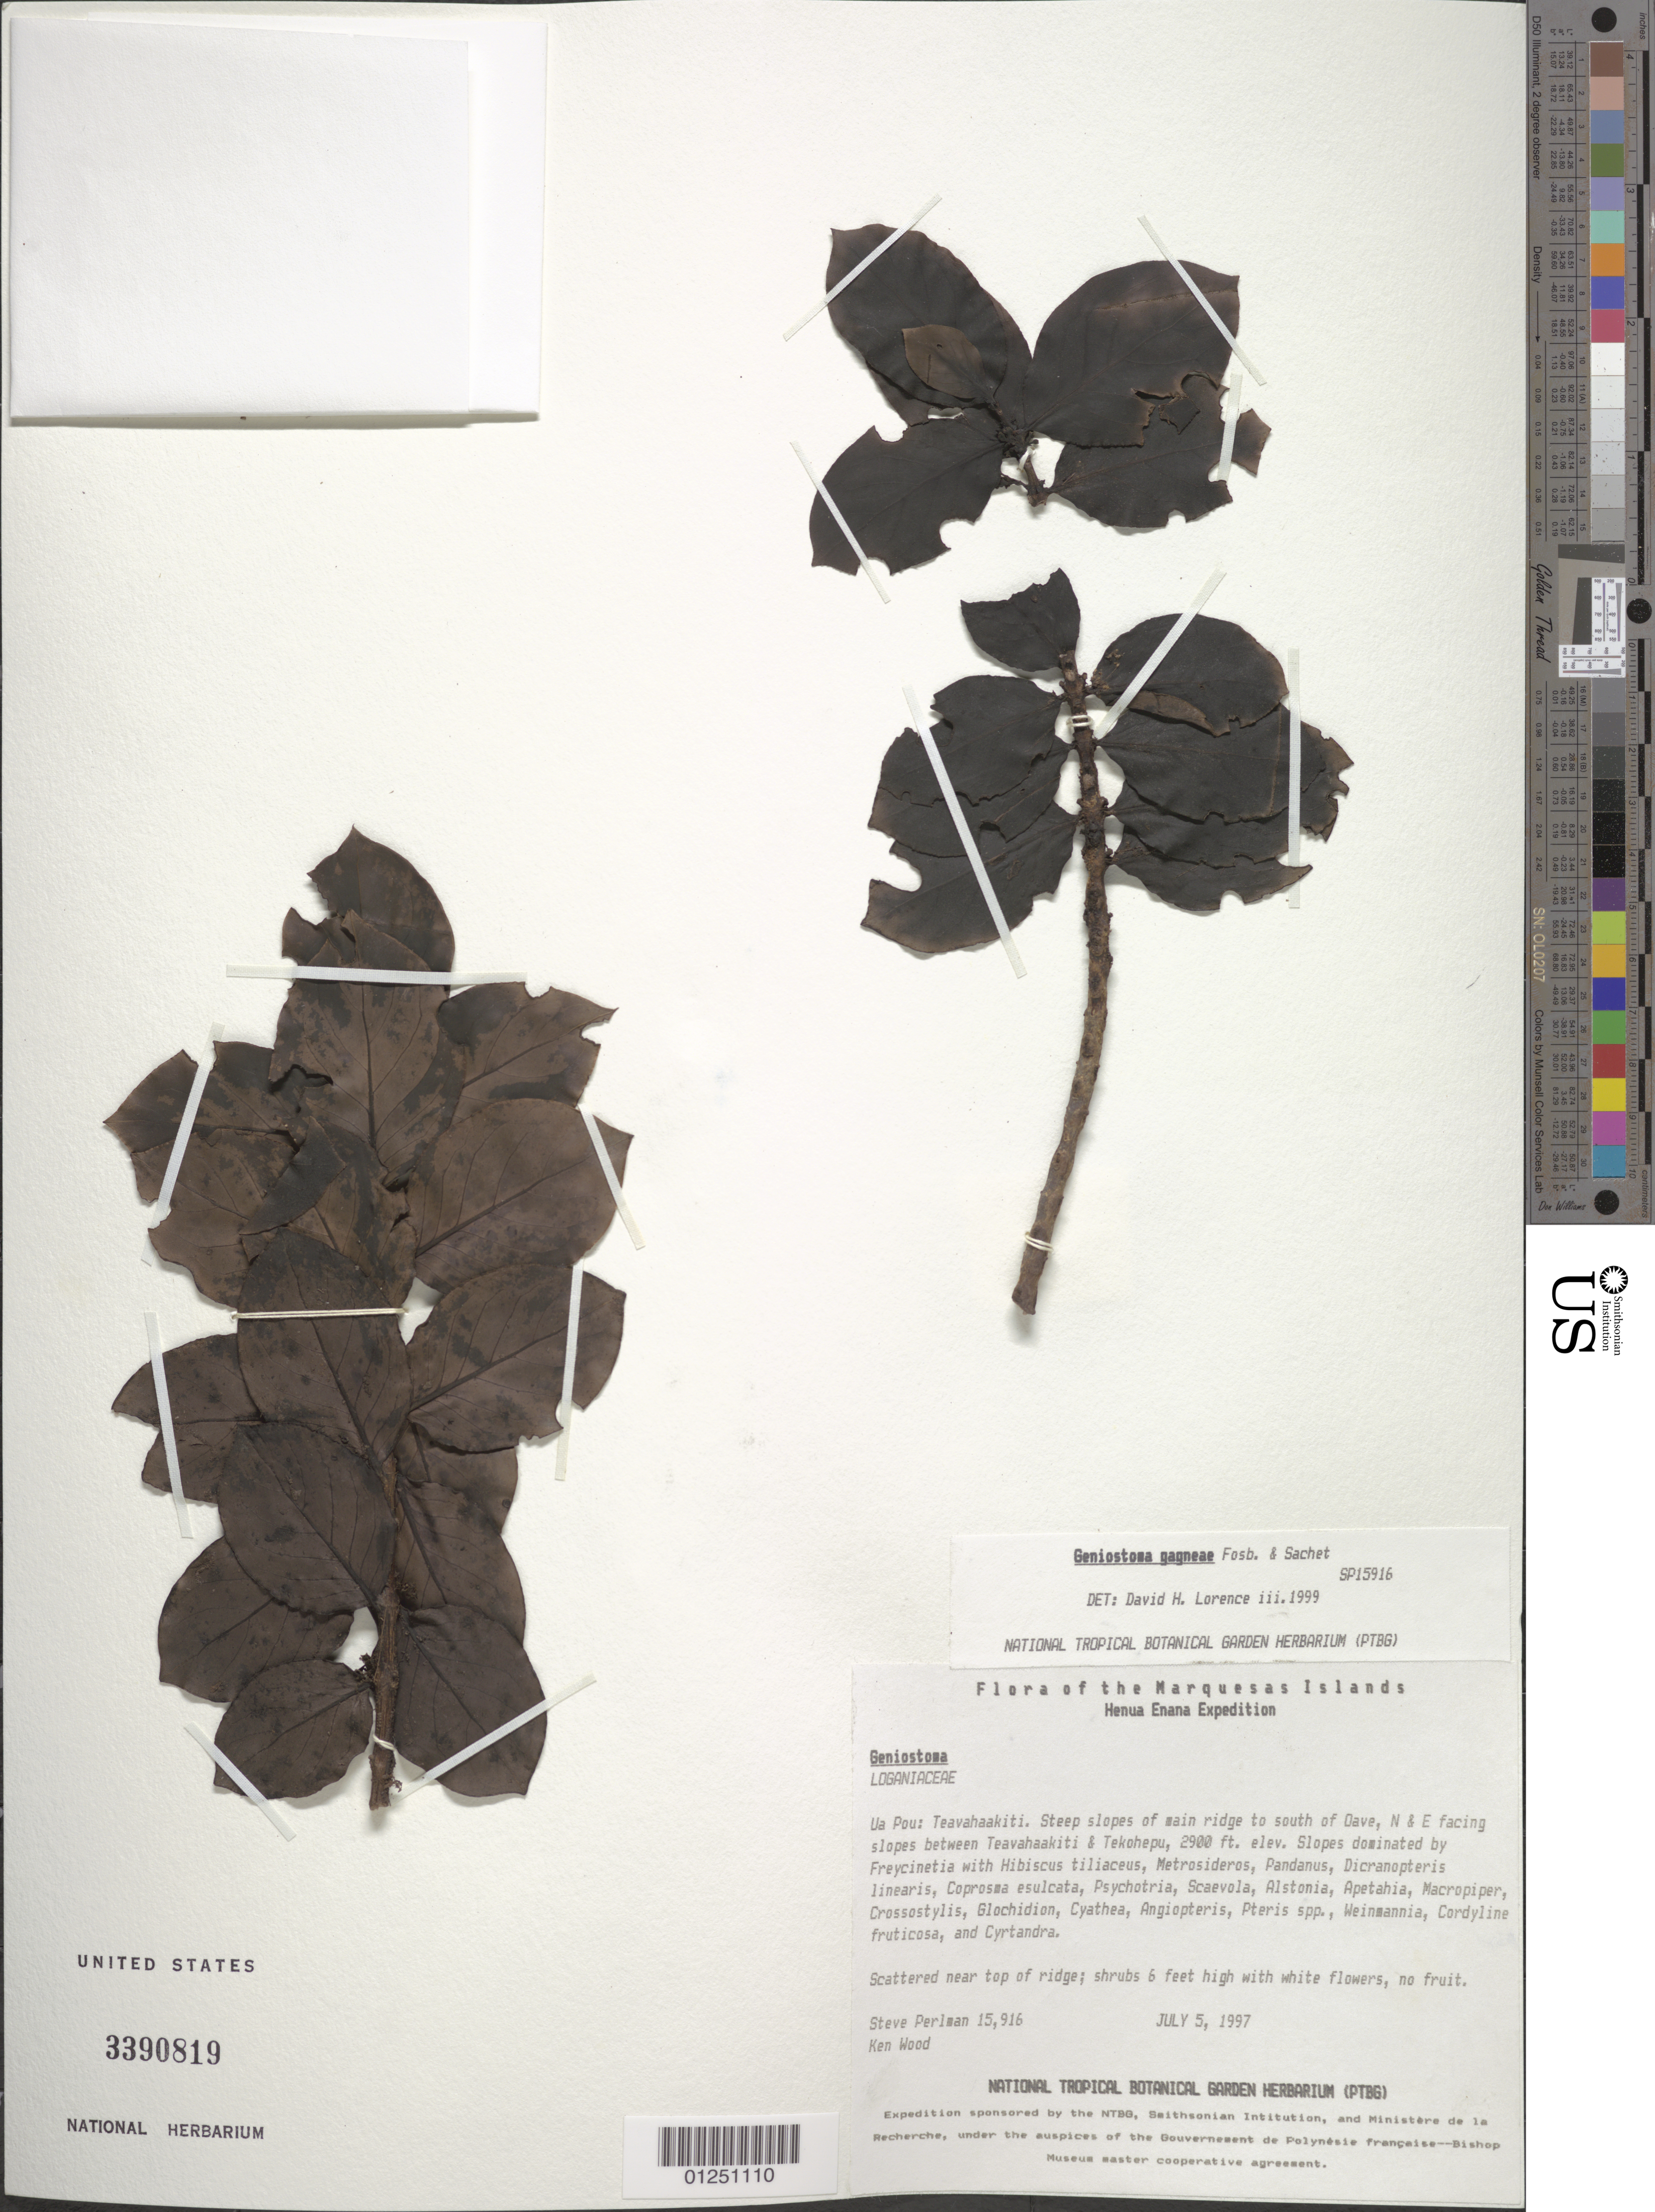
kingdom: Plantae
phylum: Tracheophyta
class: Magnoliopsida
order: Gentianales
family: Loganiaceae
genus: Geniostoma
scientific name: Geniostoma gagneae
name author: Fosberg & Sachet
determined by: Lorence, David H., (PTBG), National Tropical Botanical Garden (UNITED STATES)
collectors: S. P. Perlman & K. R. Wood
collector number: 15916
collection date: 1997-07-05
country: French Polynesia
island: Ua Pou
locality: Teavahaakiti, steep slopes of main ridge to S of Oave, N & E facing cliffs between Teavahaakiti & Tekohepu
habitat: Near top of ridge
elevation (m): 884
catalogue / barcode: US 3390819